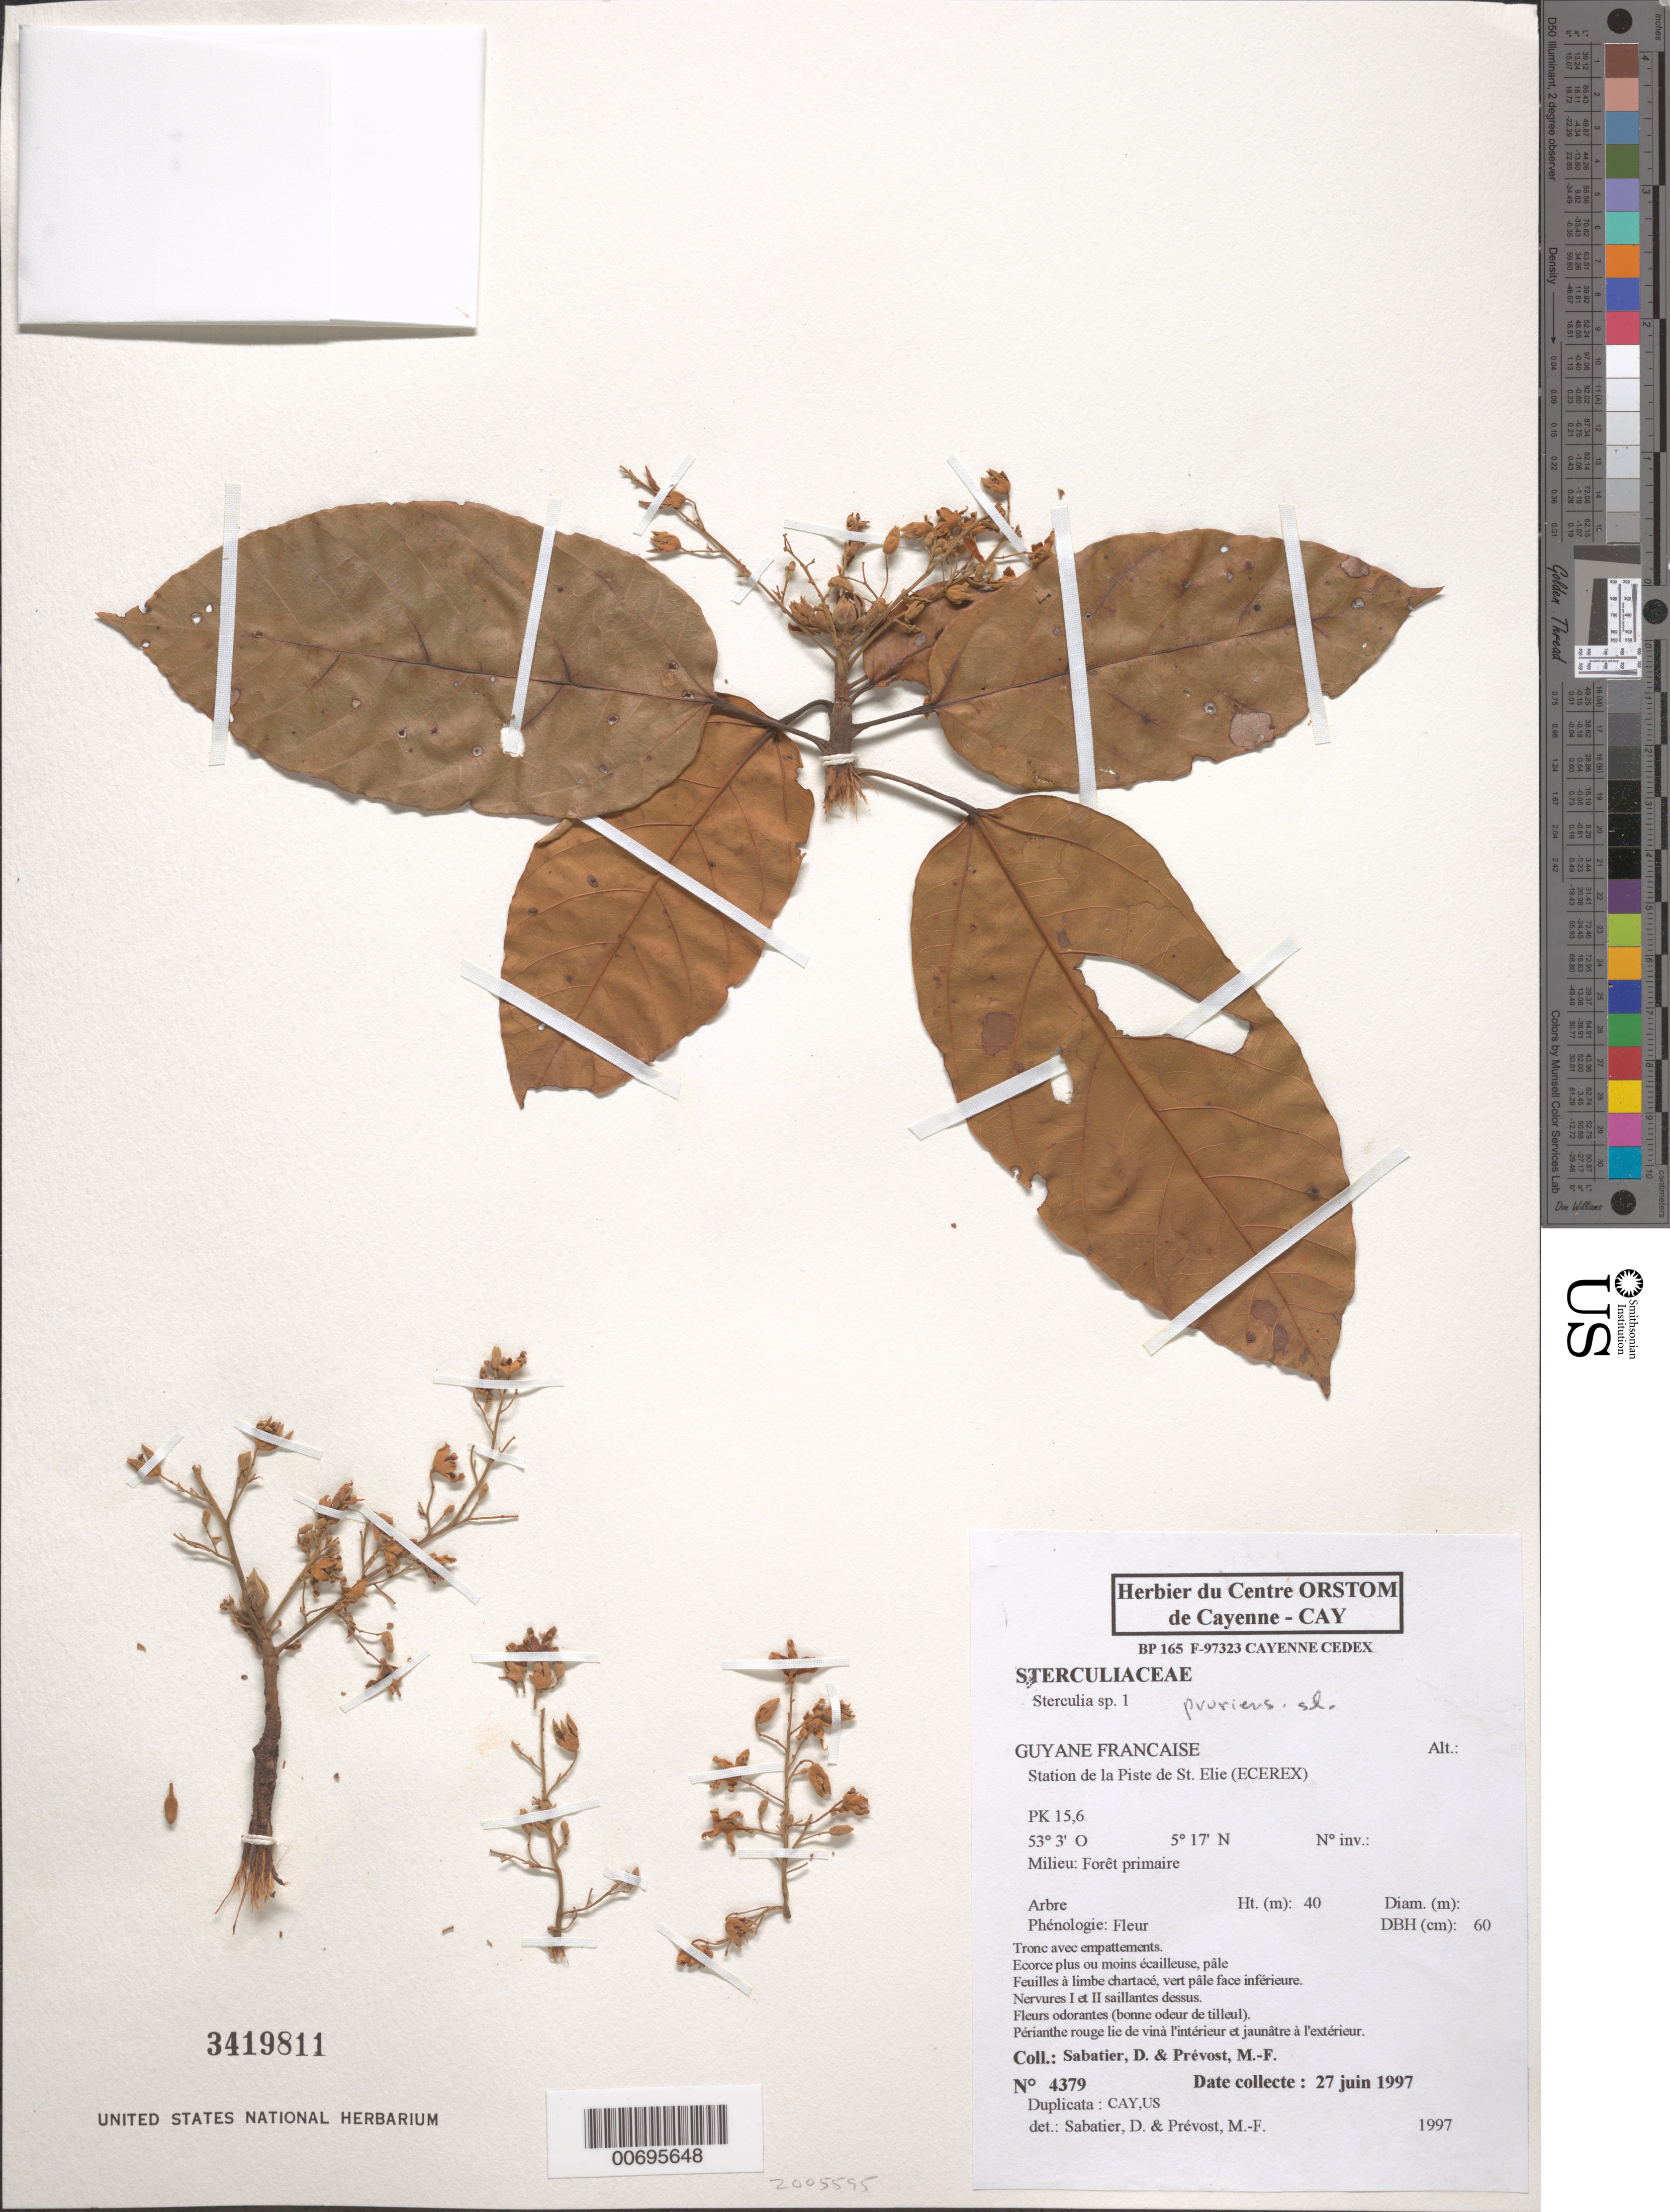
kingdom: Plantae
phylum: Tracheophyta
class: Magnoliopsida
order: Malvales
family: Malvaceae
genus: Sterculia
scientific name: Sterculia pruriens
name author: (Aubl.) K. Schum.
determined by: Prévost, M.-F.; Sabatier, D.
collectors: D. Sabatier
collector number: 4379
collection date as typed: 27-Jun-97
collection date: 1997-06-27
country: French Guiana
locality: Paracou, site expérimental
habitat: Primary forest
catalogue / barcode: US 3419811